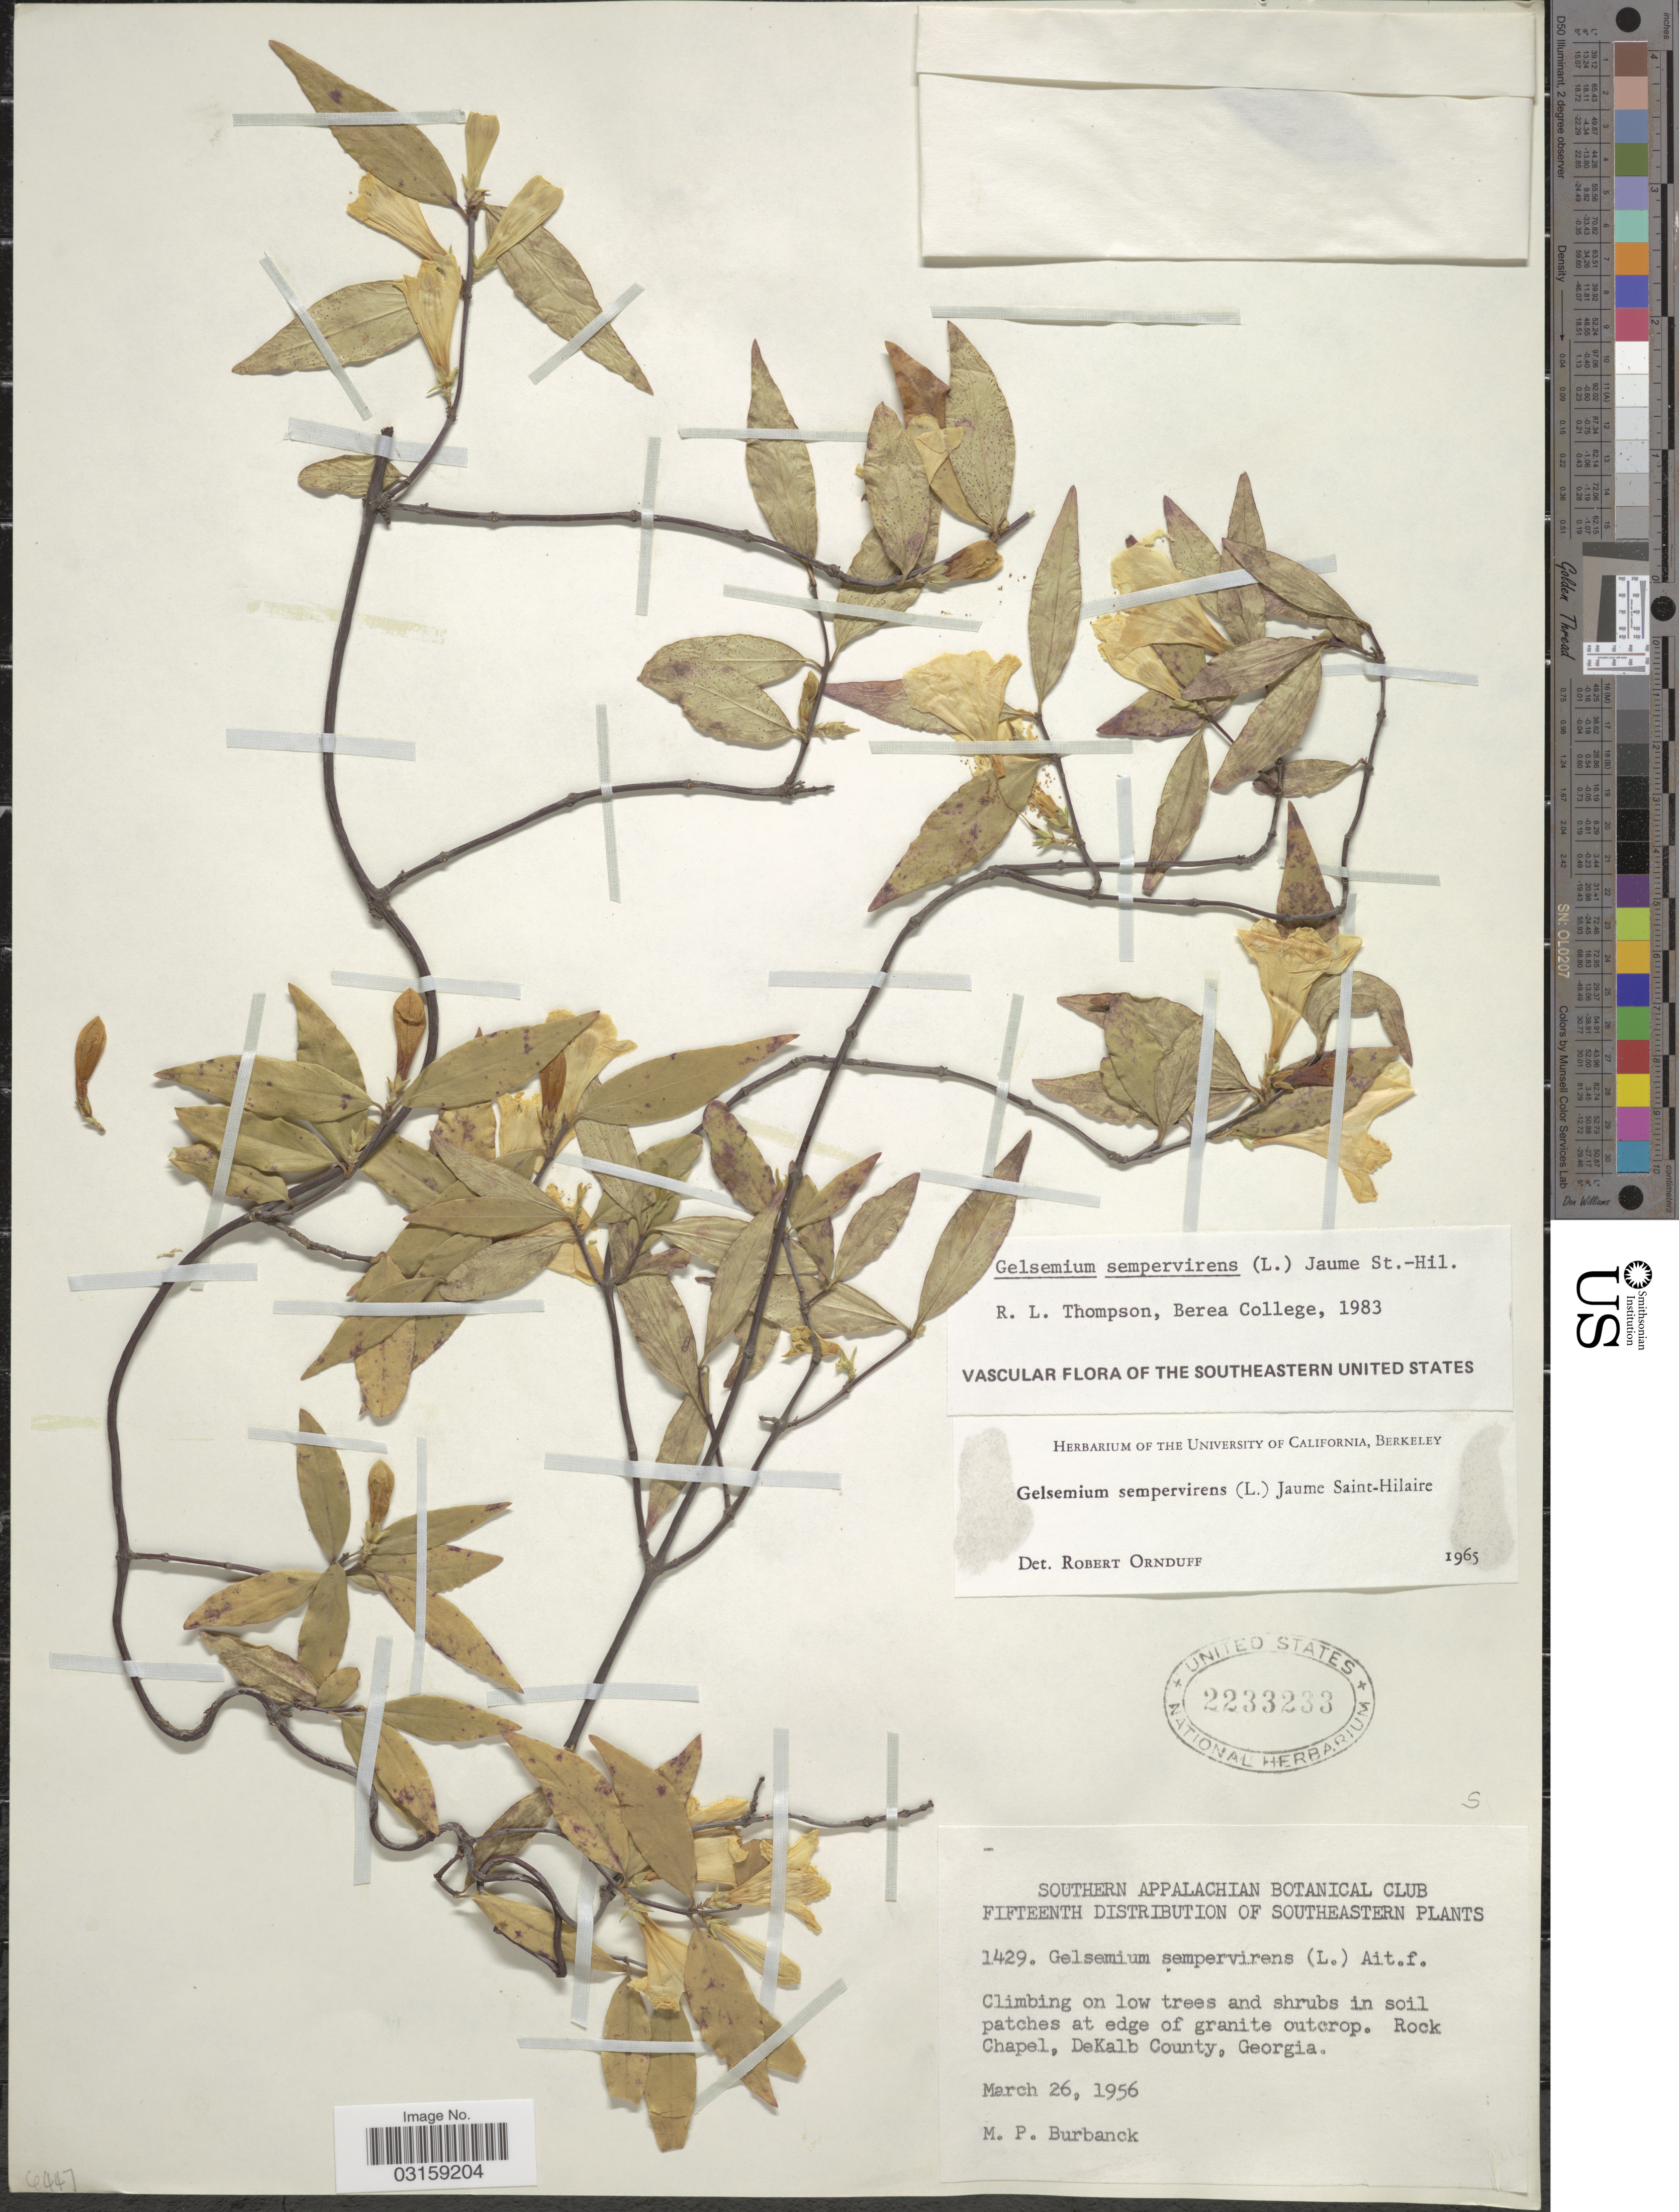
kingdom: Plantae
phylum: Tracheophyta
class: Magnoliopsida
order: Gentianales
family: Gelsemiaceae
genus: Gelsemium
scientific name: Gelsemium sempervirens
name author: (L.) J. St.-Hil.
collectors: M. Burbanck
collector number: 1429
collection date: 1956-03-26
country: United States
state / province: Georgia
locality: Rock Chapel, DeKalb County.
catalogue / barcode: US 2233233